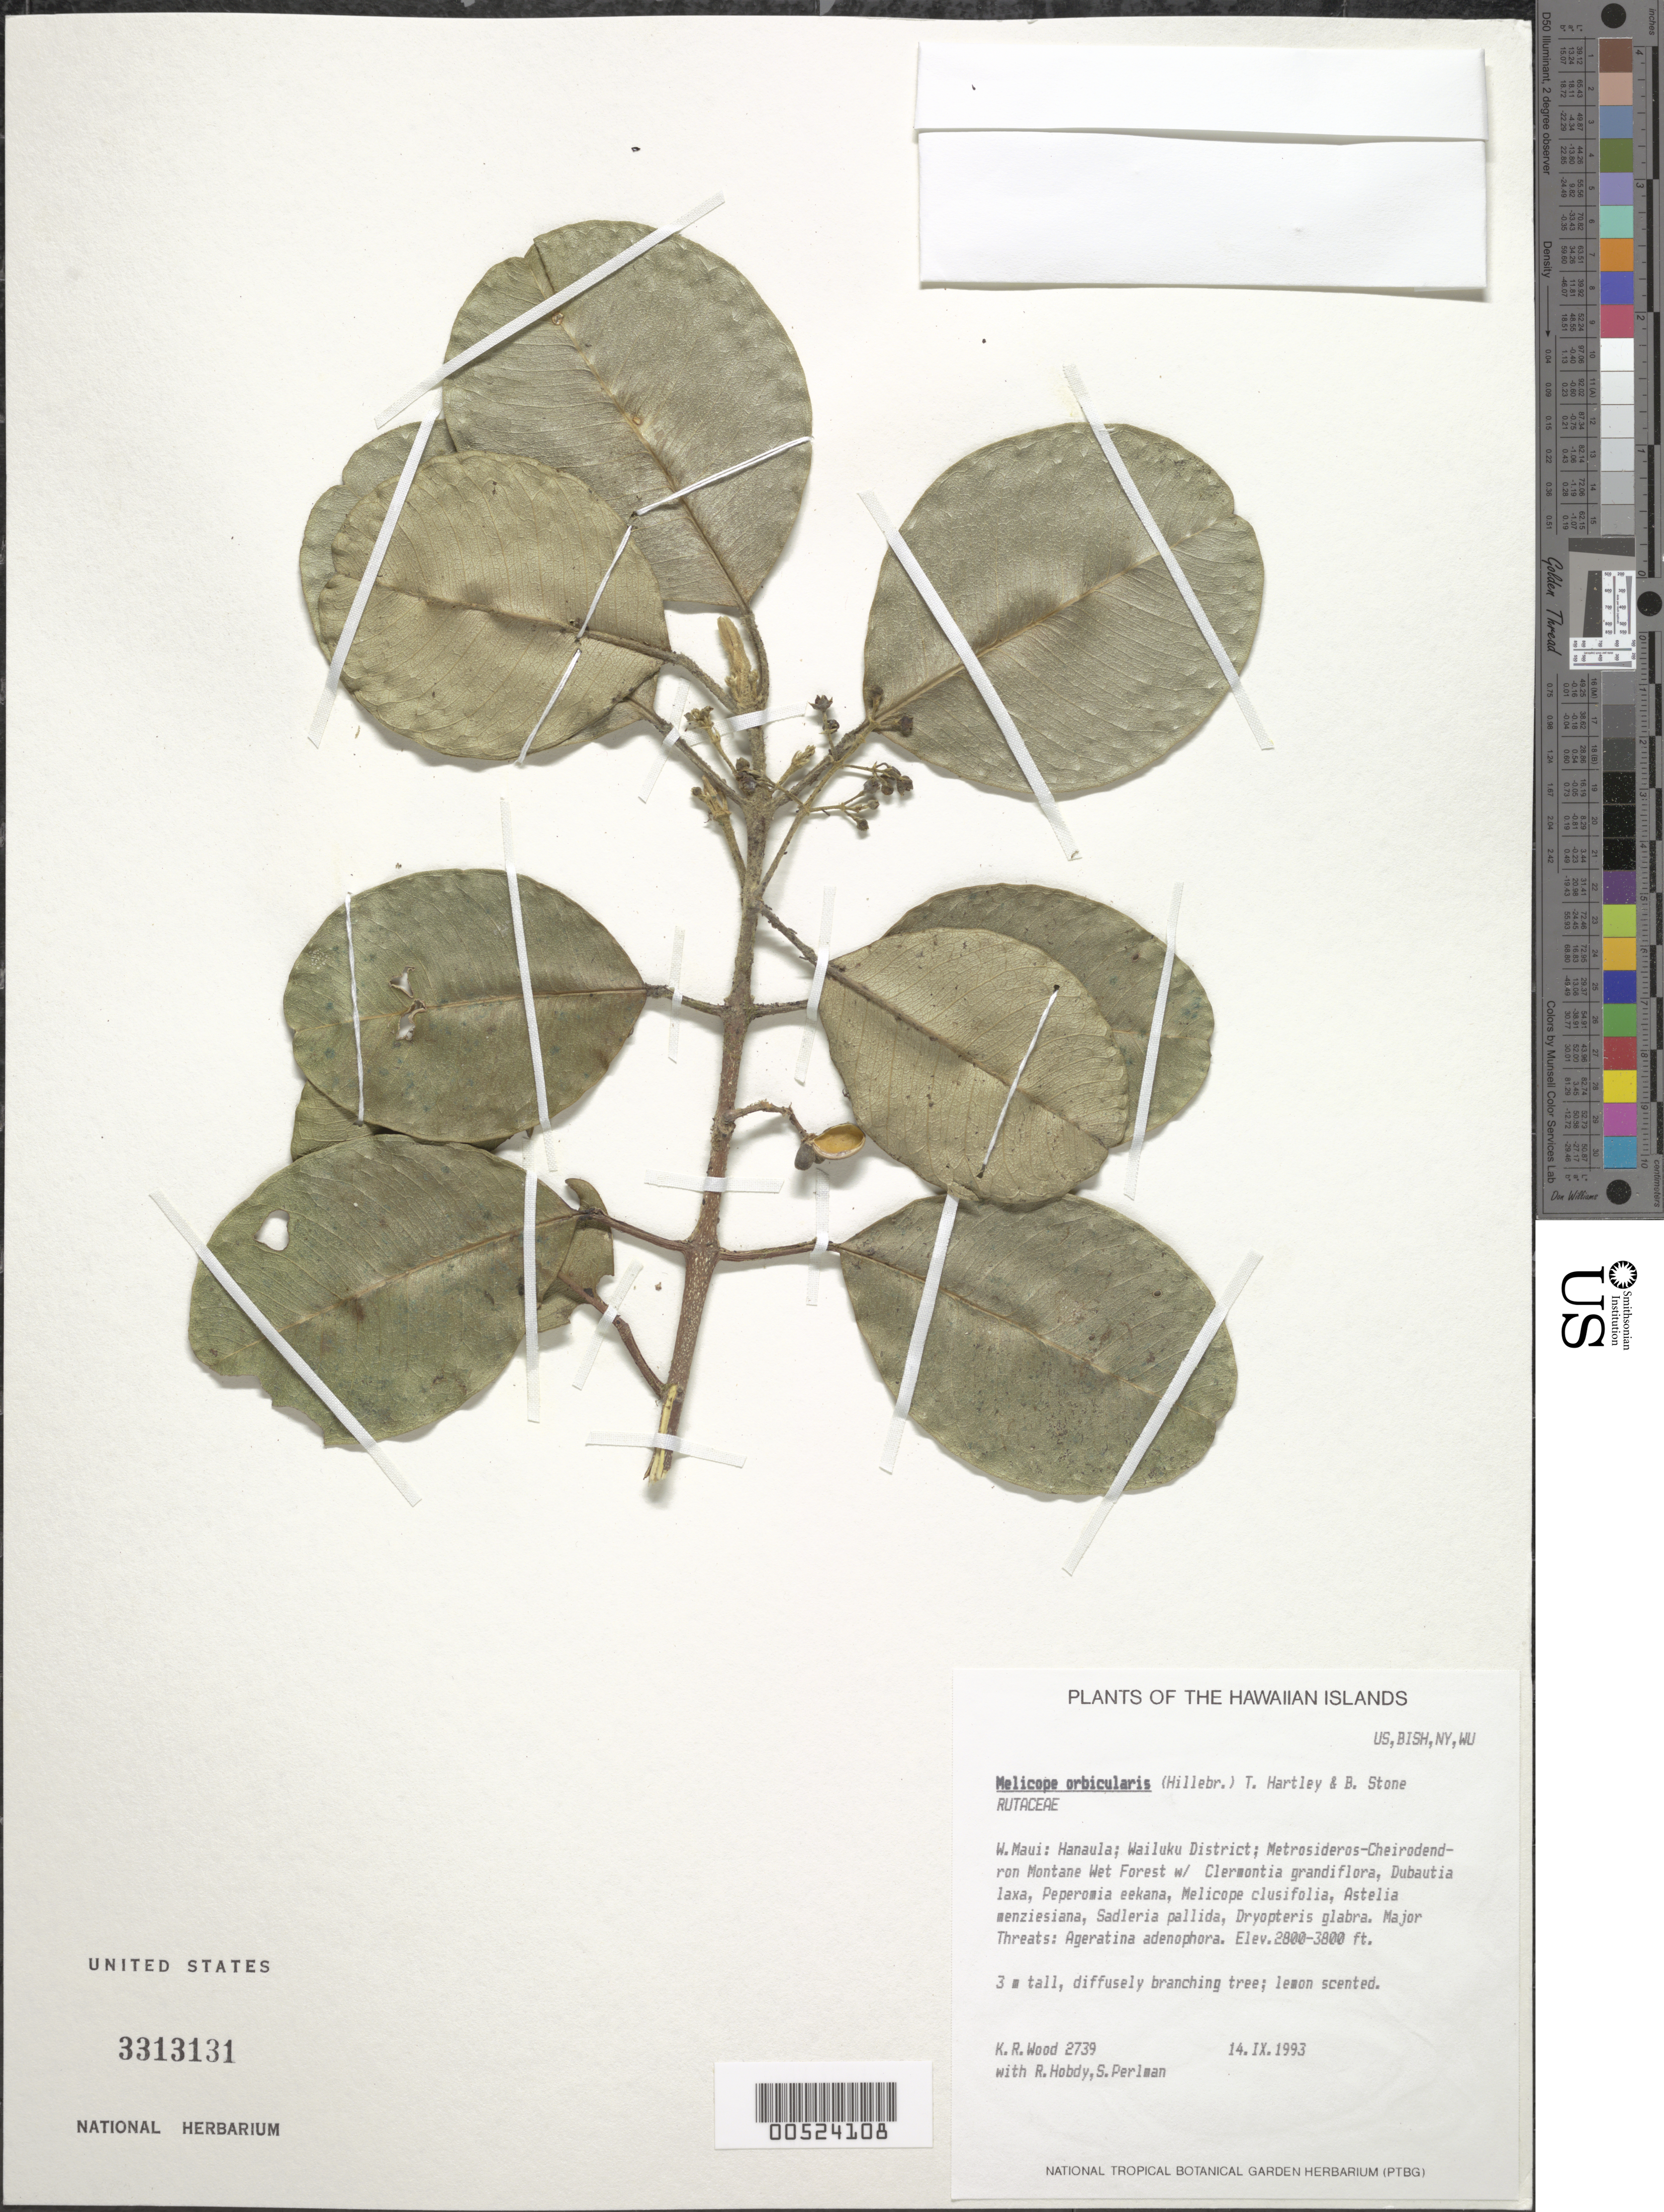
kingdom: Plantae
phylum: Tracheophyta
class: Magnoliopsida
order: Sapindales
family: Rutaceae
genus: Melicope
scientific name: Melicope orbicularis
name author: (Hillebr.) T.G. Hartley & B.C. Stone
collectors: K. R. Wood, R. Hobdy & S. P. Perlman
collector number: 2739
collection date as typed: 14 Sep 1993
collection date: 1993-09-14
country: United States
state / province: Hawaii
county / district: Maui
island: Maui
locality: W Maui, Hanaula, Wailuku Dist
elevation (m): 853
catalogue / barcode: US 3313131